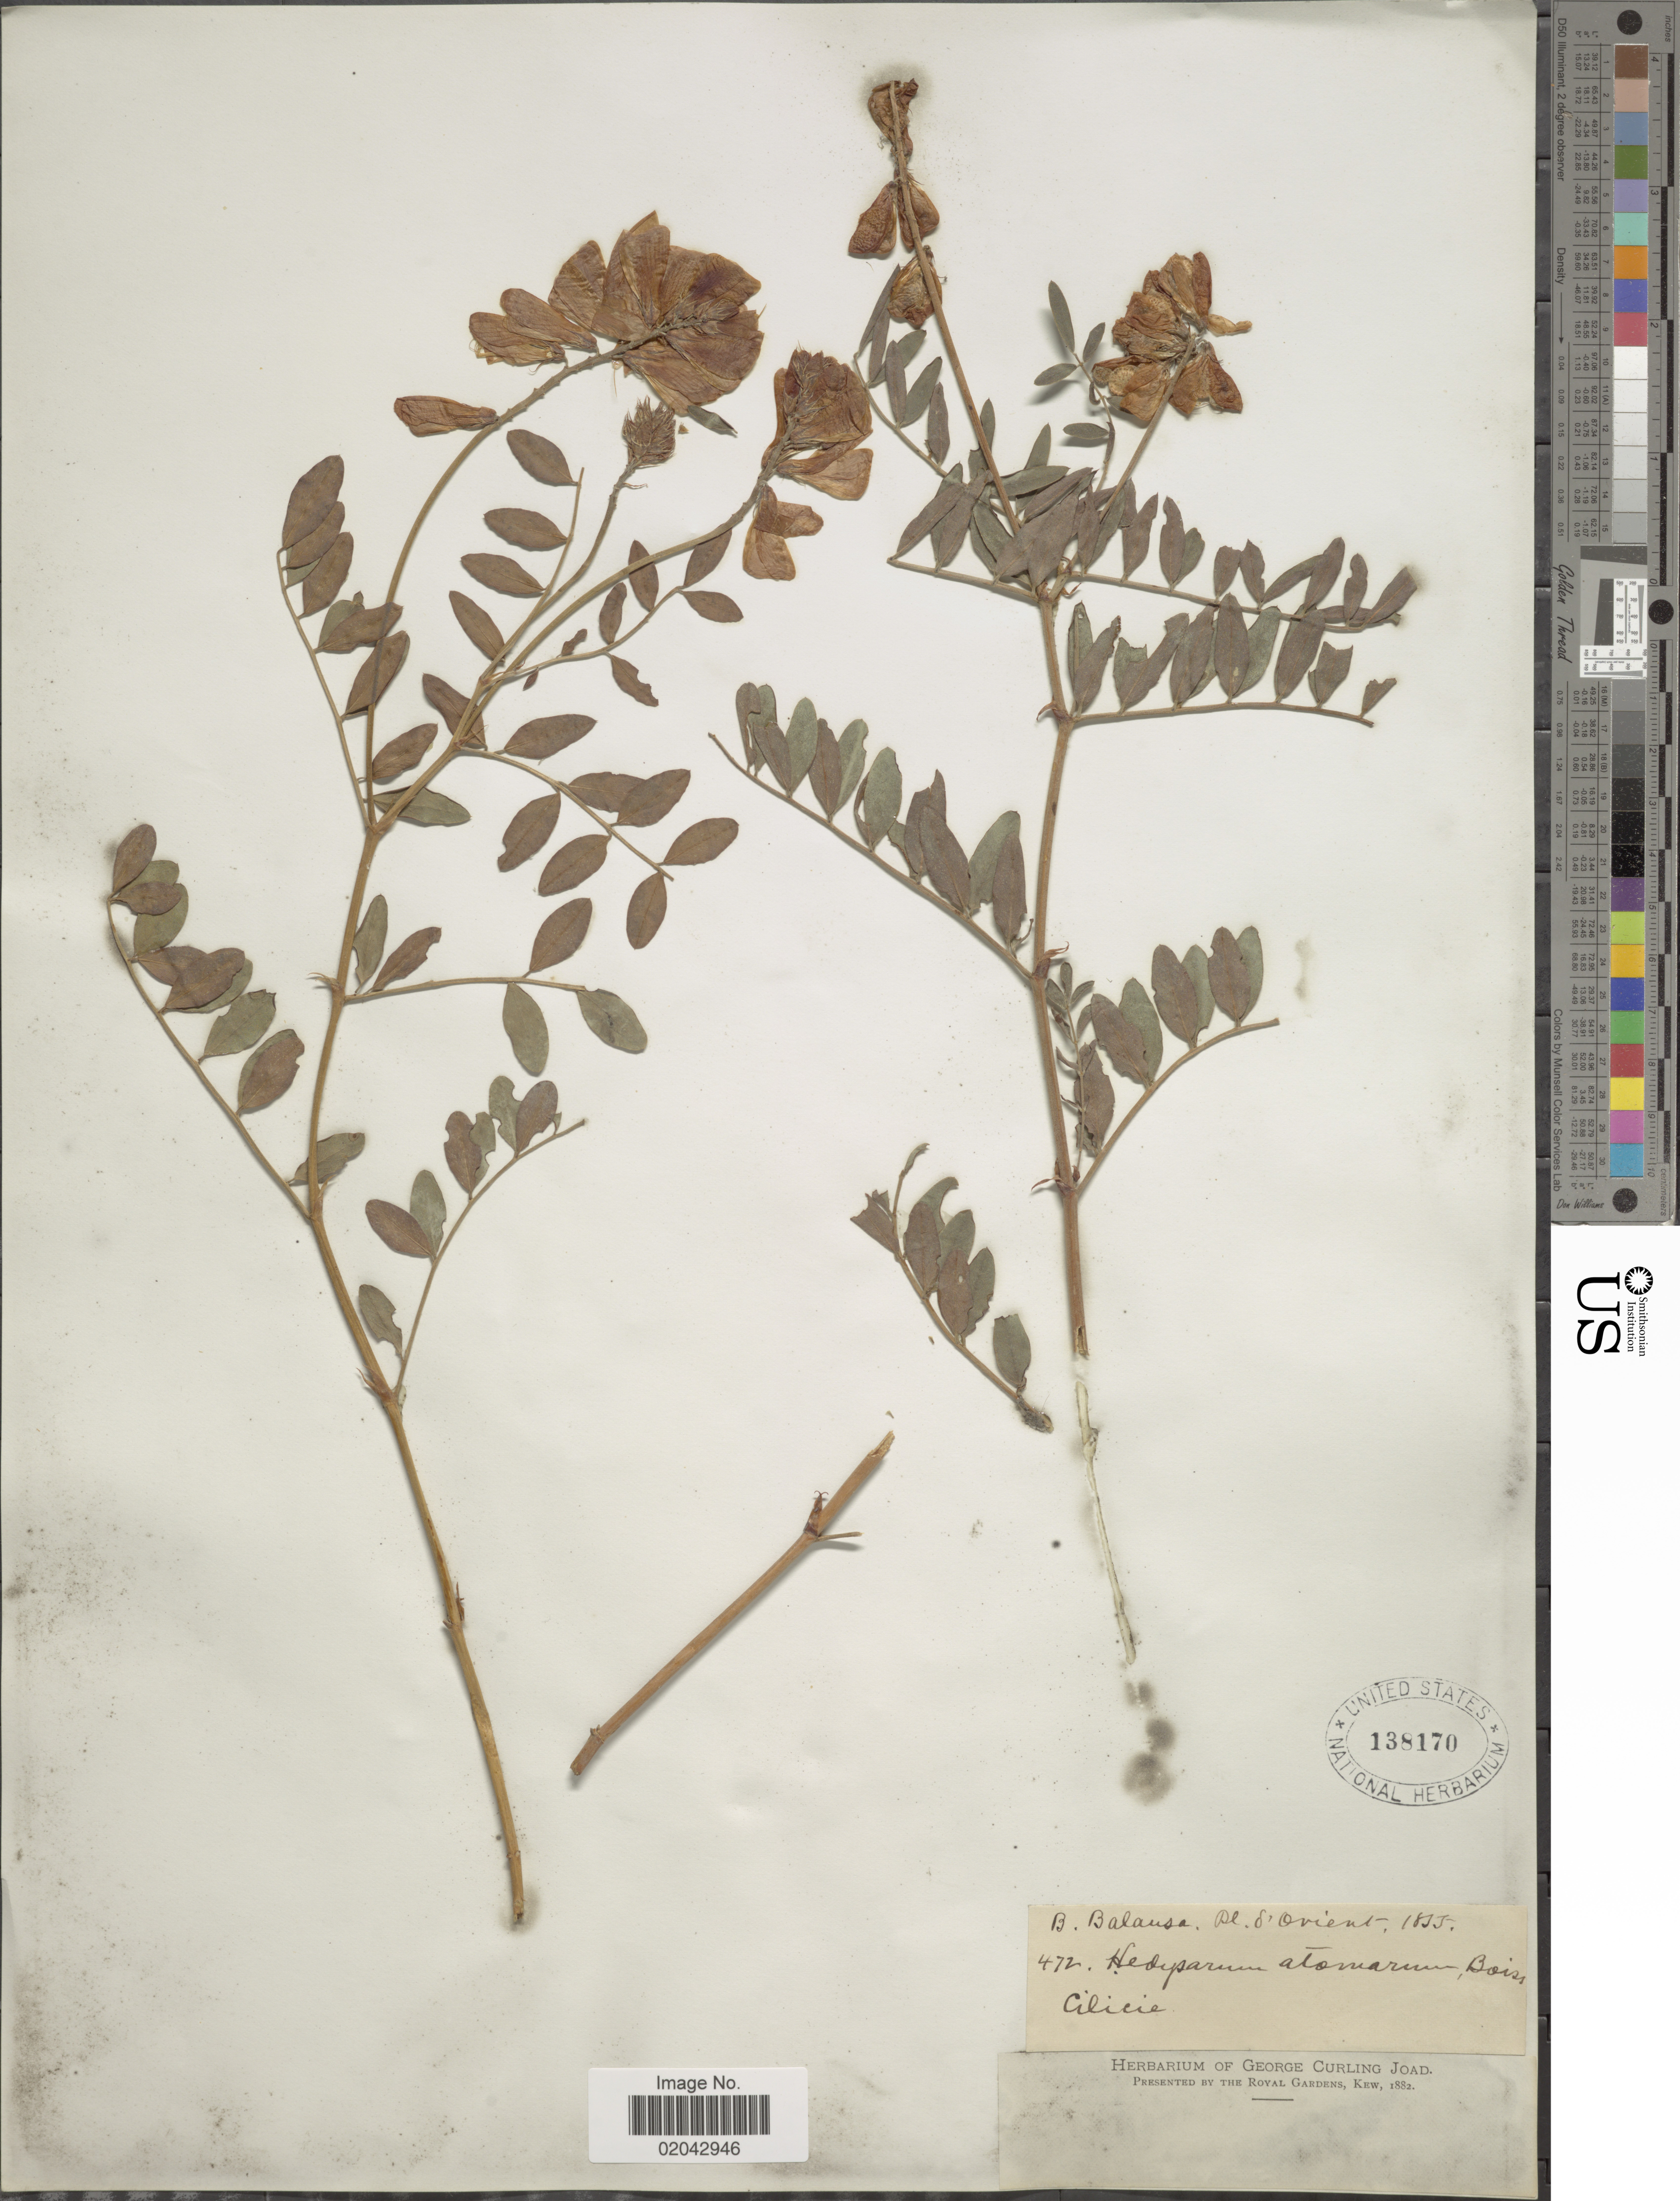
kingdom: Plantae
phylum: Tracheophyta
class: Magnoliopsida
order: Fabales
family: Fabaceae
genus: Hedysarum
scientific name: Hedysarum atomarium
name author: Boiss.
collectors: B. Balansa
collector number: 472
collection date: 1855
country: Turkey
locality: S. Orient, Cilicie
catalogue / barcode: US 138170